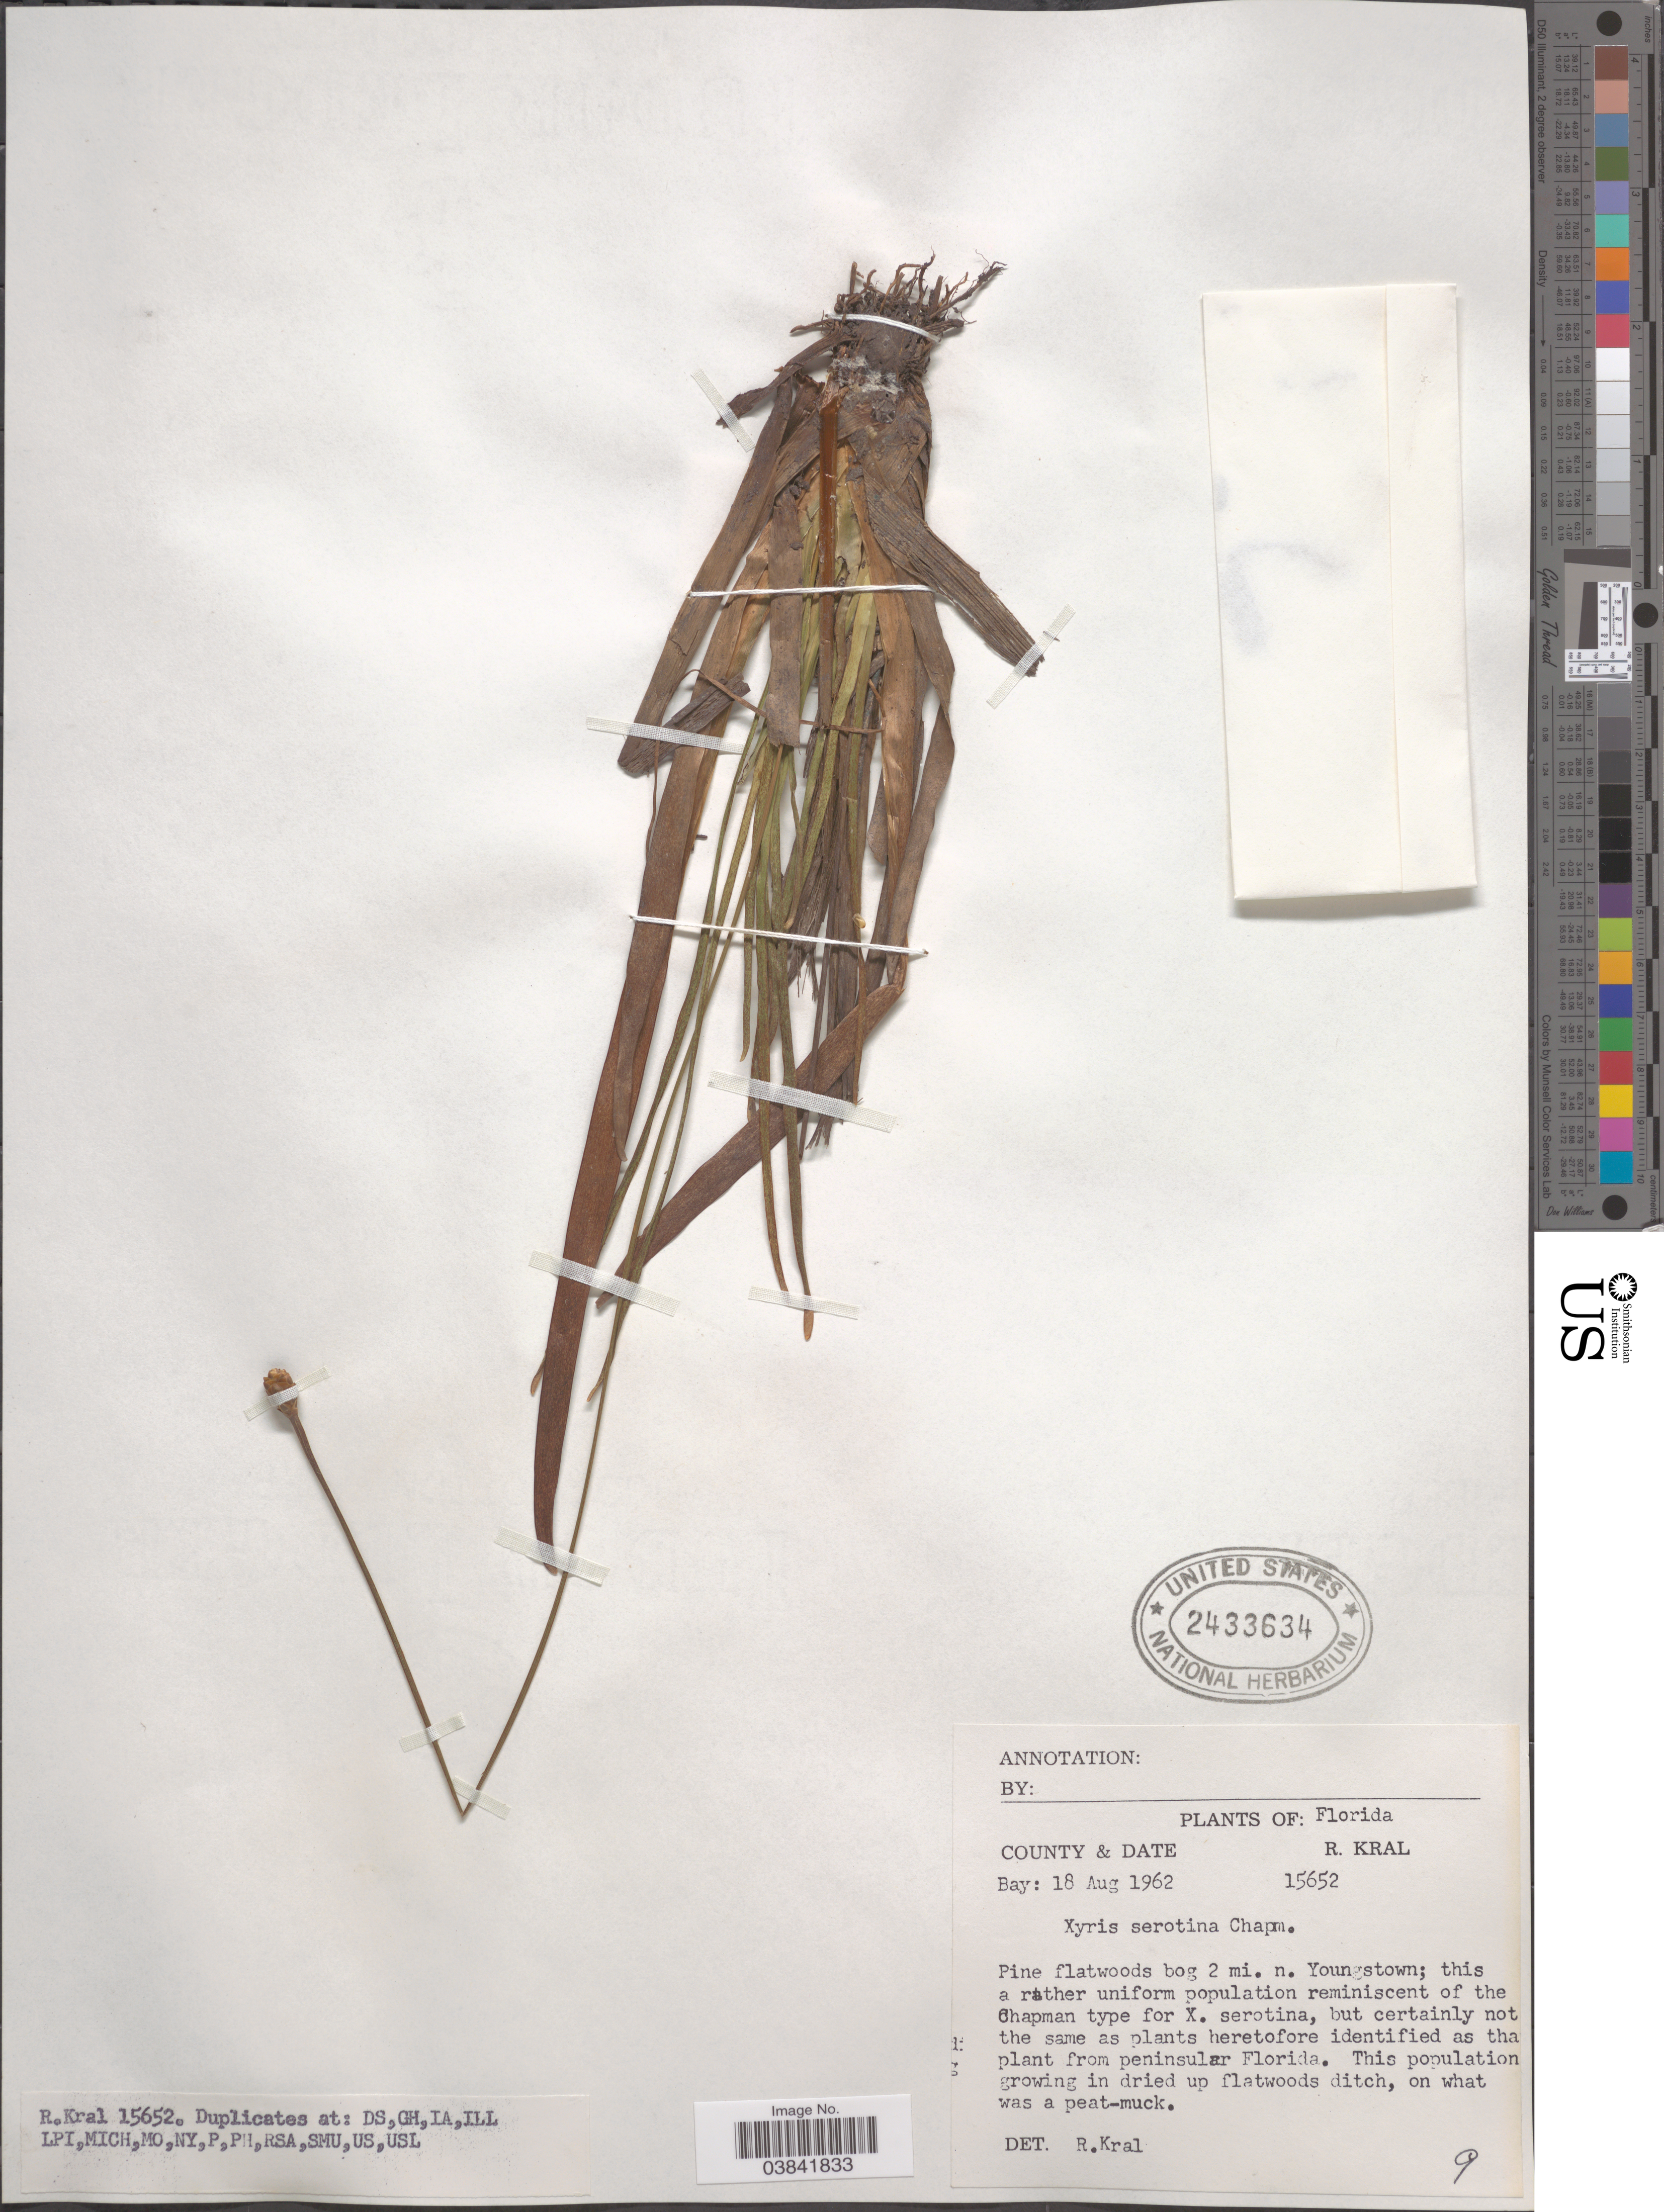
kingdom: Plantae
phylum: Tracheophyta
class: Liliopsida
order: Poales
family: Xyridaceae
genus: Xyris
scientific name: Xyris serotina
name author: Chapm.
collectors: R. Kral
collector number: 15652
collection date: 1962-08-18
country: United States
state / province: Florida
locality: County Bay: Pine flatwoods bog 2 mi. n. Youngstown.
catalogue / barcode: US 2433634